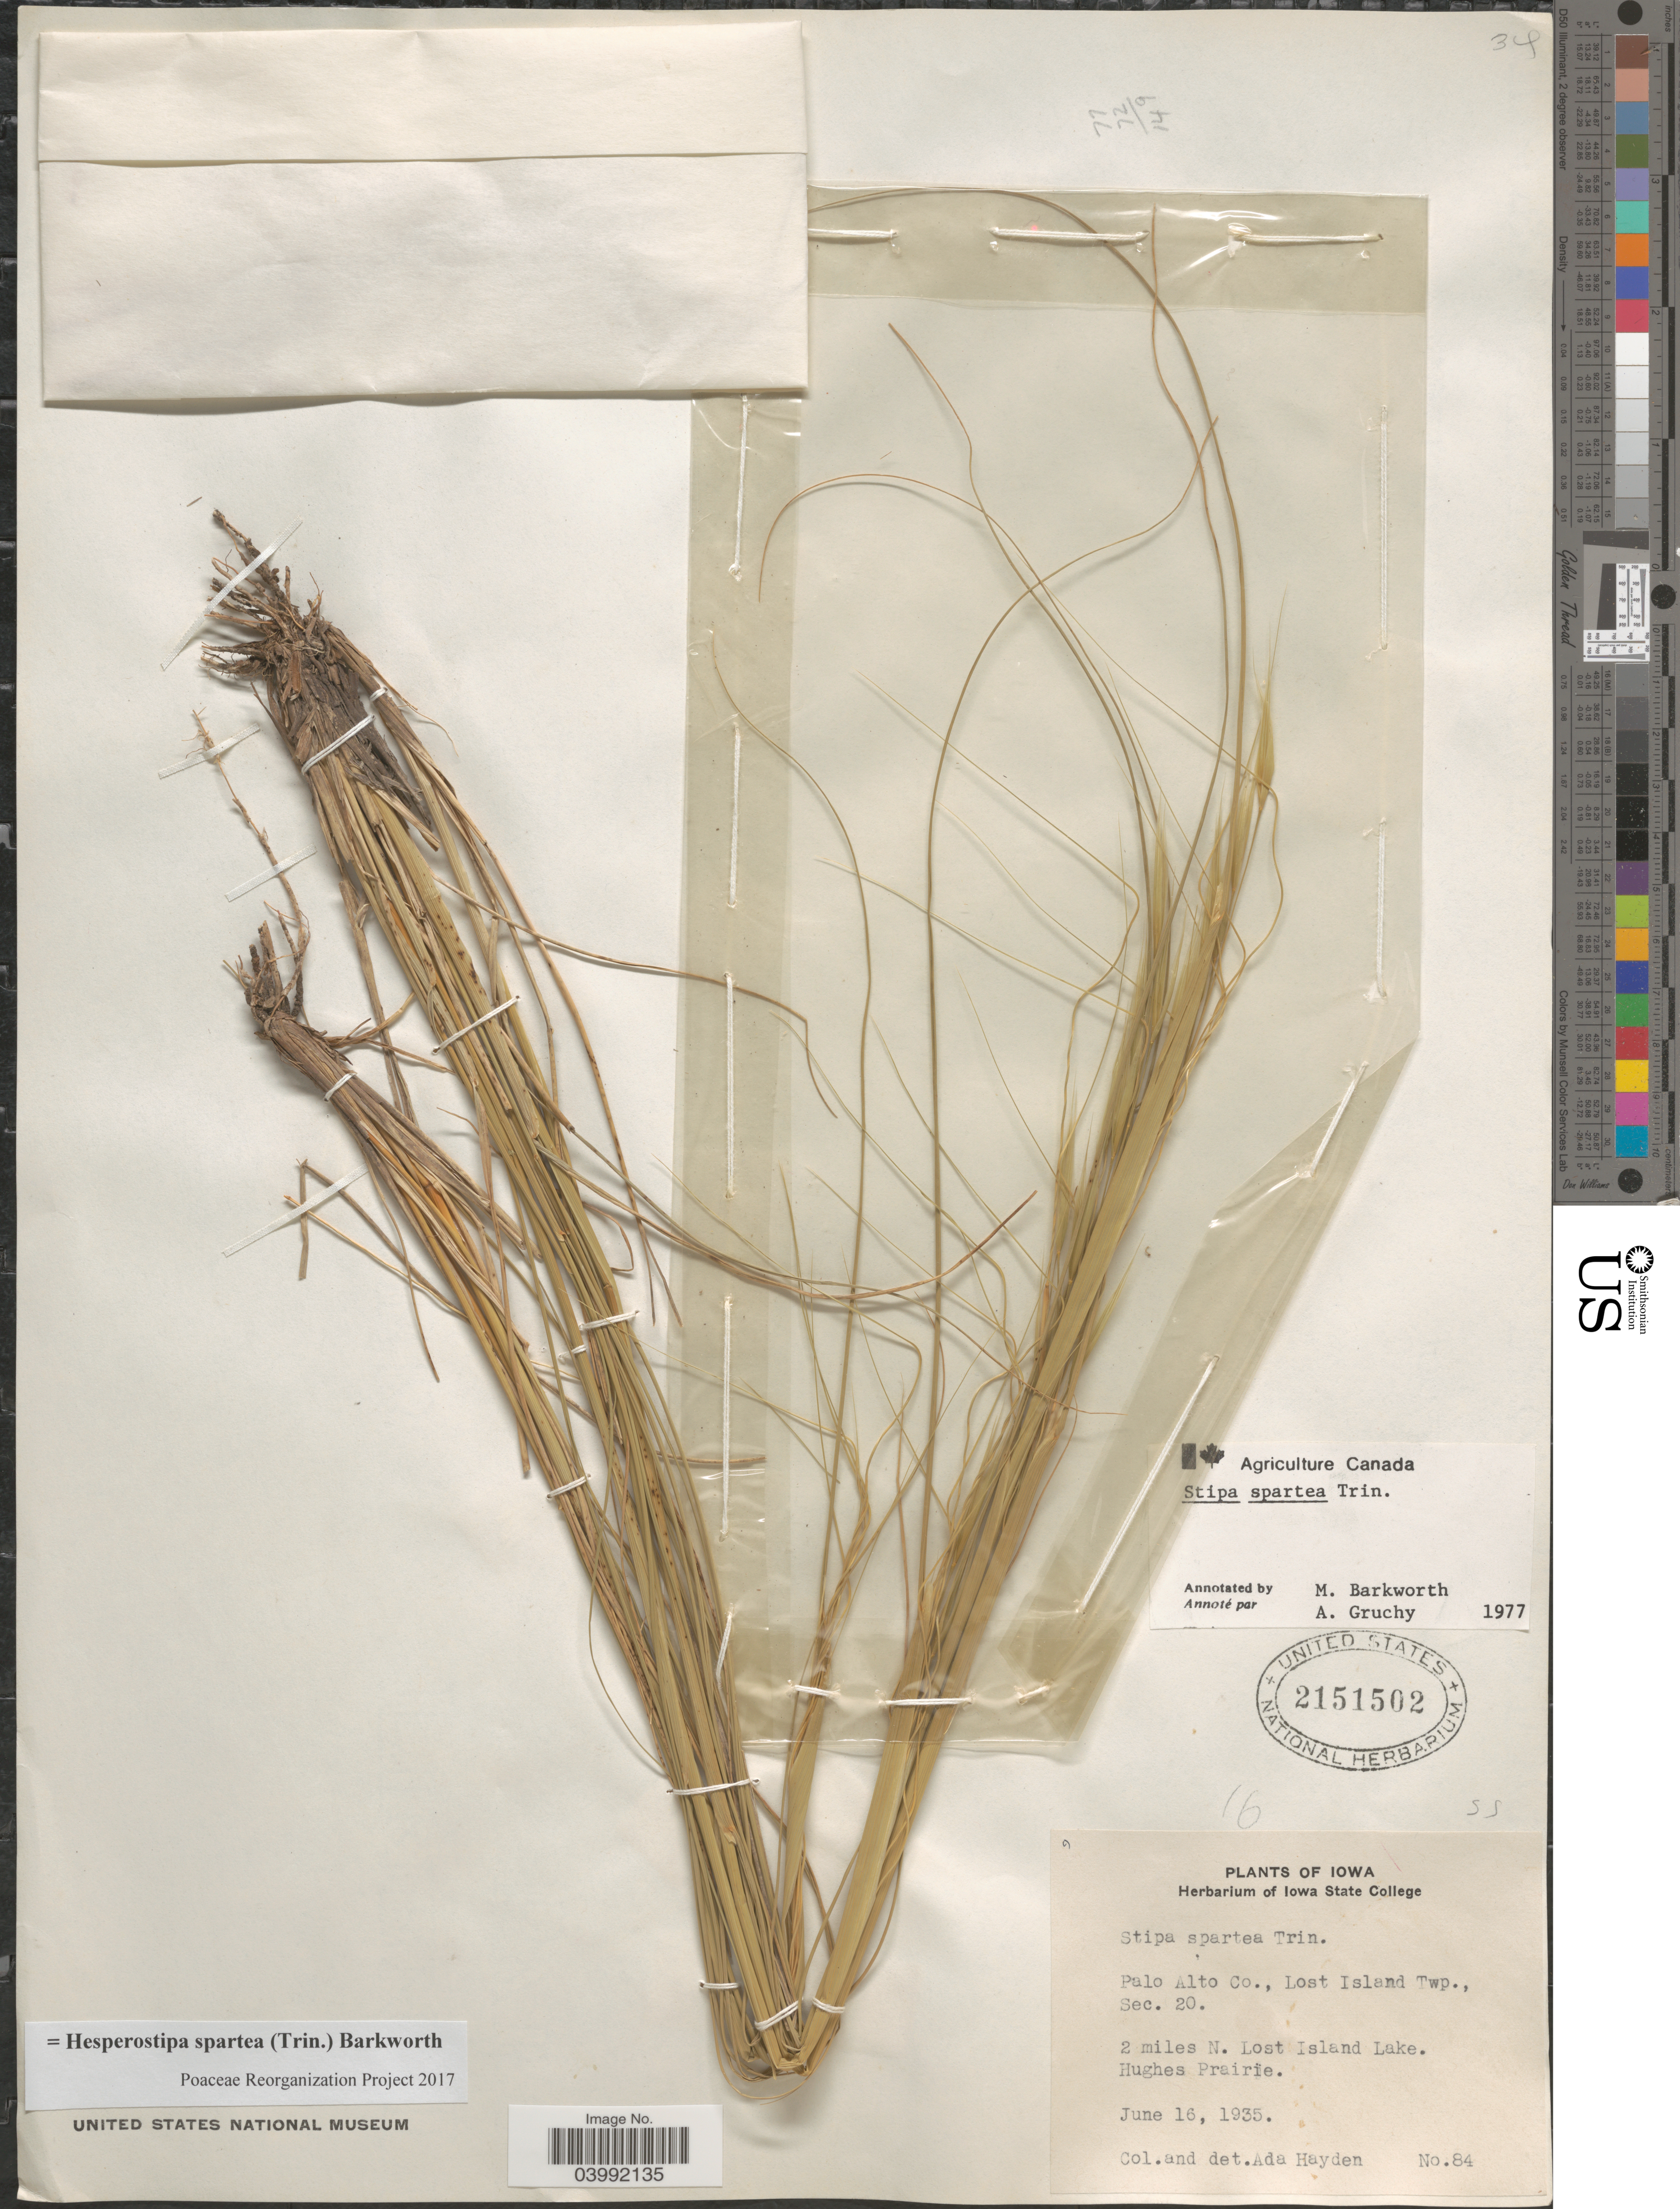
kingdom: Plantae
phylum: Tracheophyta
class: Liliopsida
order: Poales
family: Poaceae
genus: Hesperostipa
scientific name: Hesperostipa spartea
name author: (Trin.) Barkworth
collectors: Ada Hayden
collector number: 84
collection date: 1935-06-16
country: United States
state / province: Iowa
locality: Palo Alto Co., Lost Island Twp., Sec. 20. 2 miles N. Lost Island Lake. Hughes Prairie.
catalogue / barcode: US 2151502